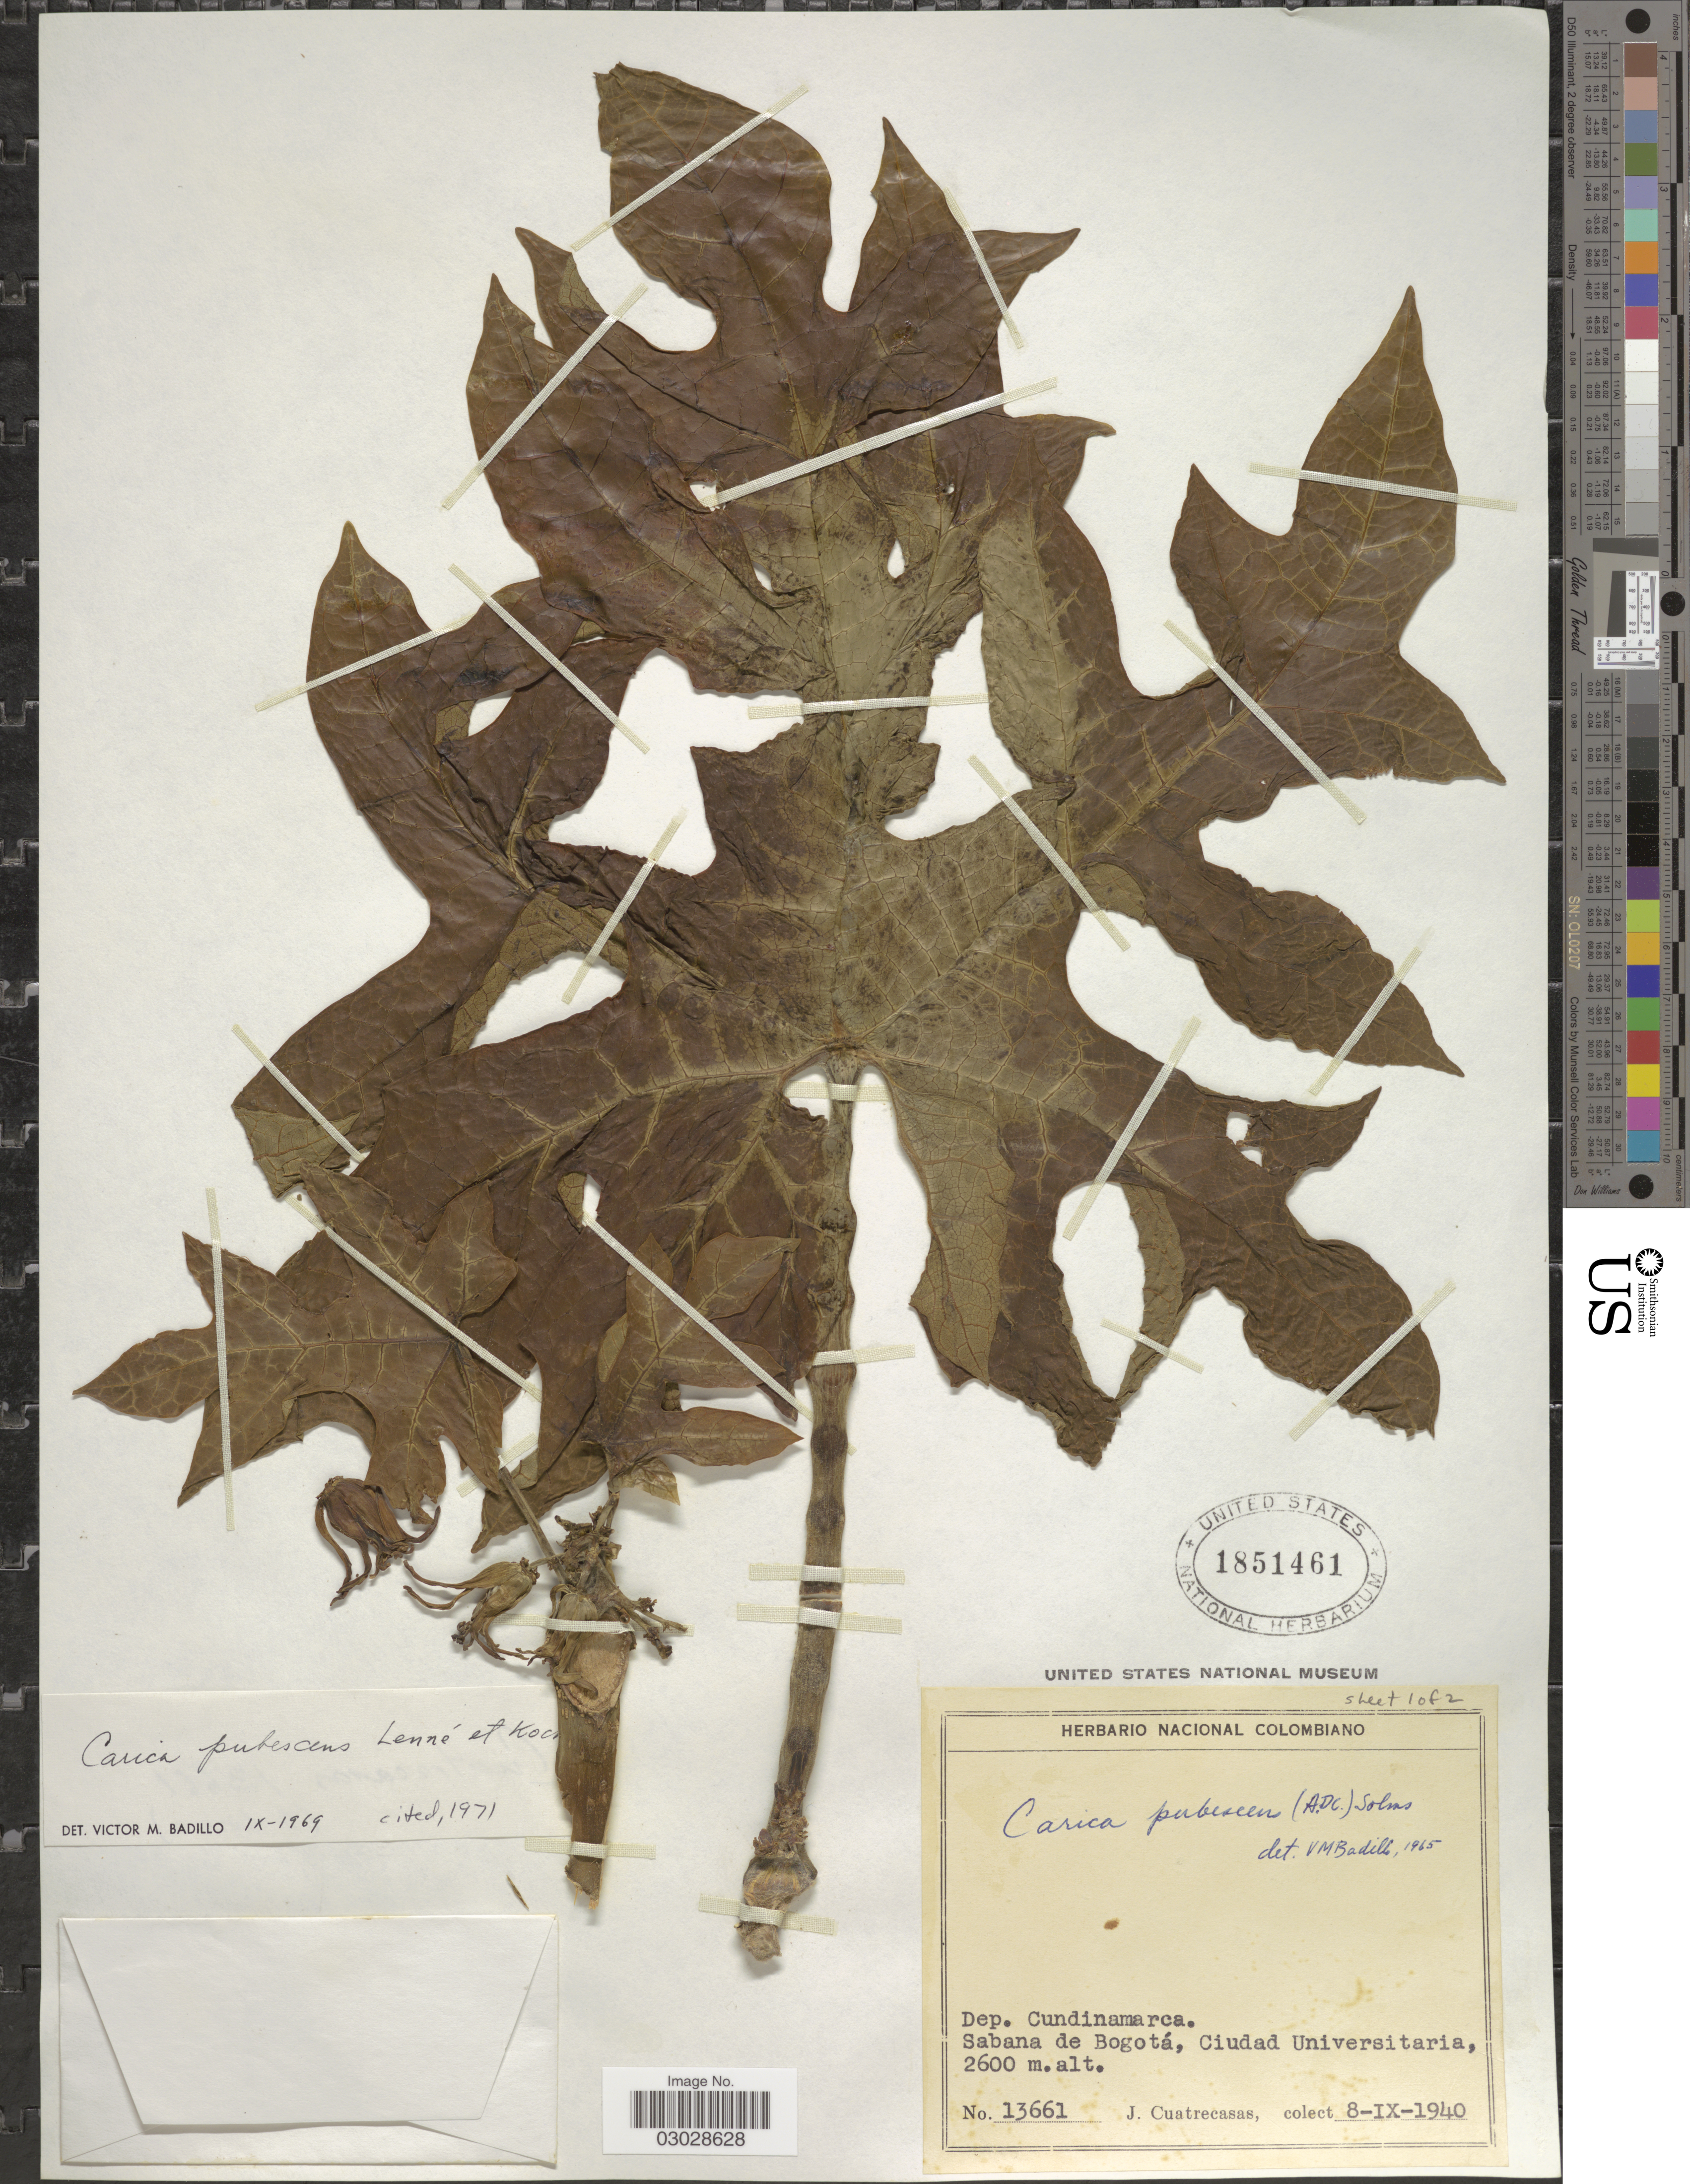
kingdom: Plantae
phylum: Tracheophyta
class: Magnoliopsida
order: Brassicales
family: Caricaceae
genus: Vasconcellea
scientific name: Vasconcellea pubescens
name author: A. DC.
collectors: J. Cuatrecasas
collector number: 13661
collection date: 1940-09-08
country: Colombia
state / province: Cundinamarca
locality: Dep. Cundinamarca. Sabana de Bogotá, Ciudad Universitaria.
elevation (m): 2600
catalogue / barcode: US 1851461